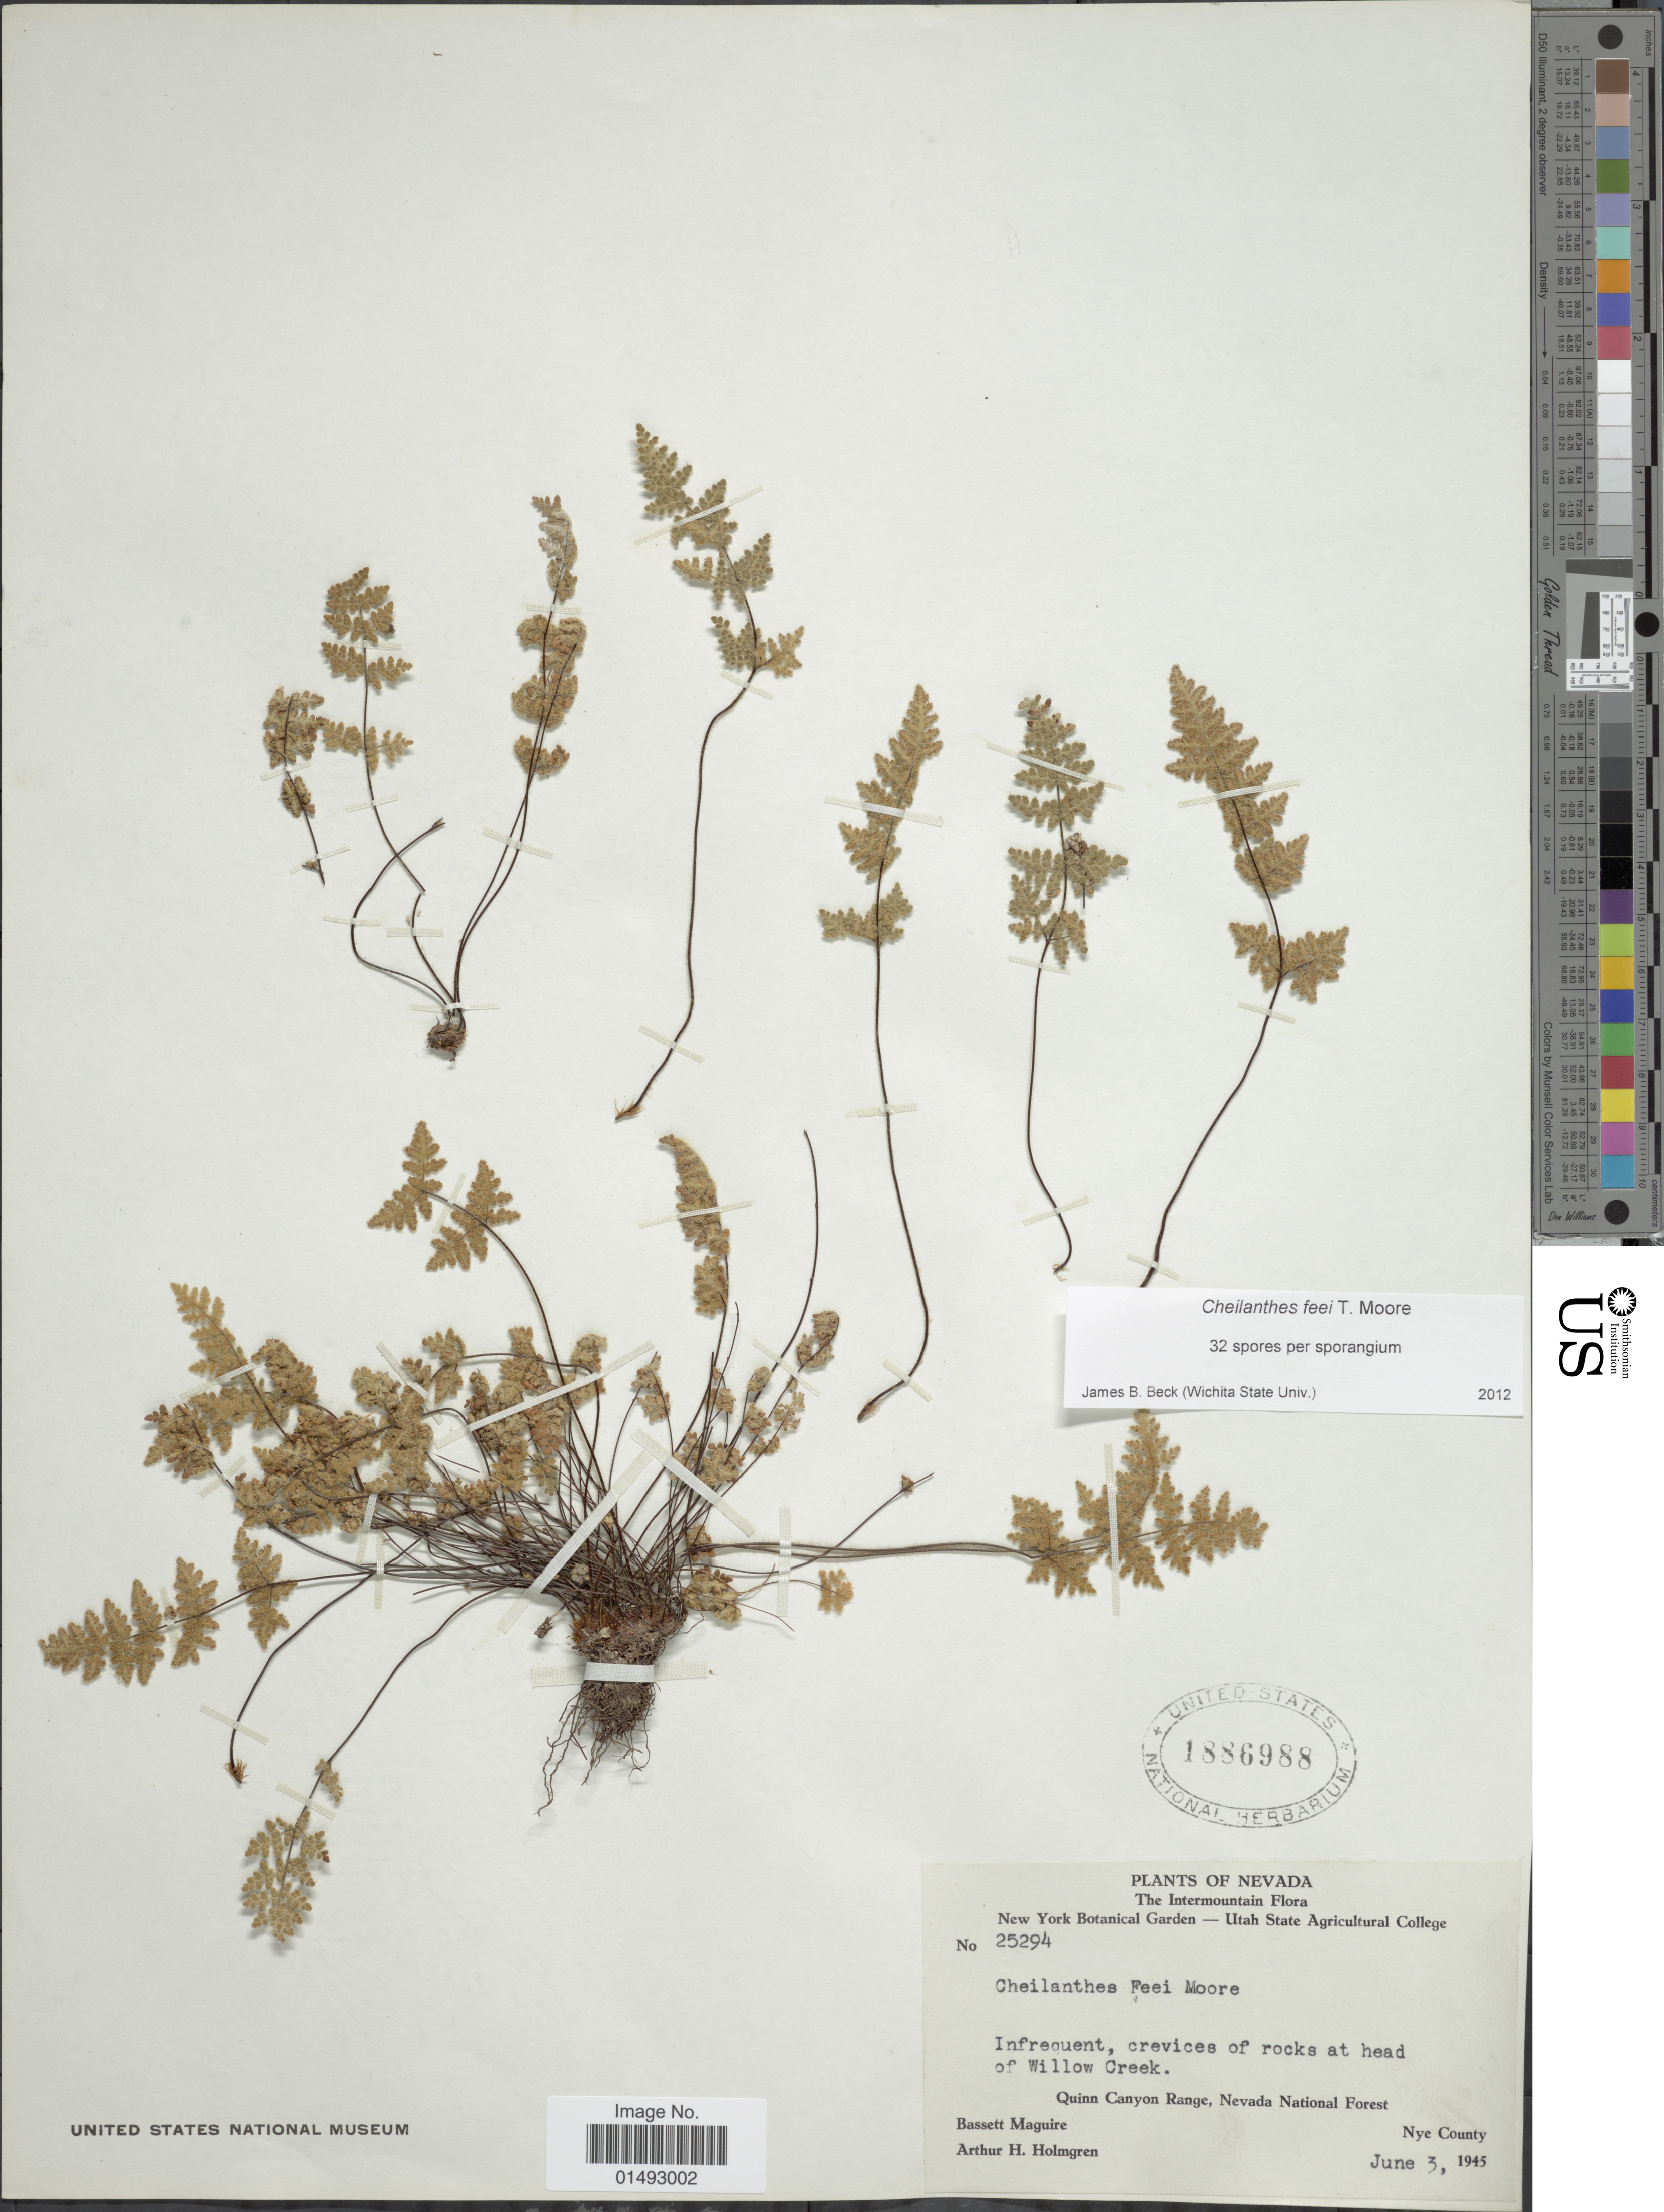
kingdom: Plantae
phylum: Tracheophyta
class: Polypodiopsida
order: Polypodiales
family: Pteridaceae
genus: Myriopteris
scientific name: Myriopteris gracilis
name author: Fée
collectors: B. Maguire & A. H. Holmgren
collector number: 25294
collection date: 1945-06-03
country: United States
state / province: Nevada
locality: The Intermountain, Infrequent, crevices of rocks at head of Willow Creek, Quinn Canyon Range, Nevada National Forest, Nye County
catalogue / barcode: US 1886988